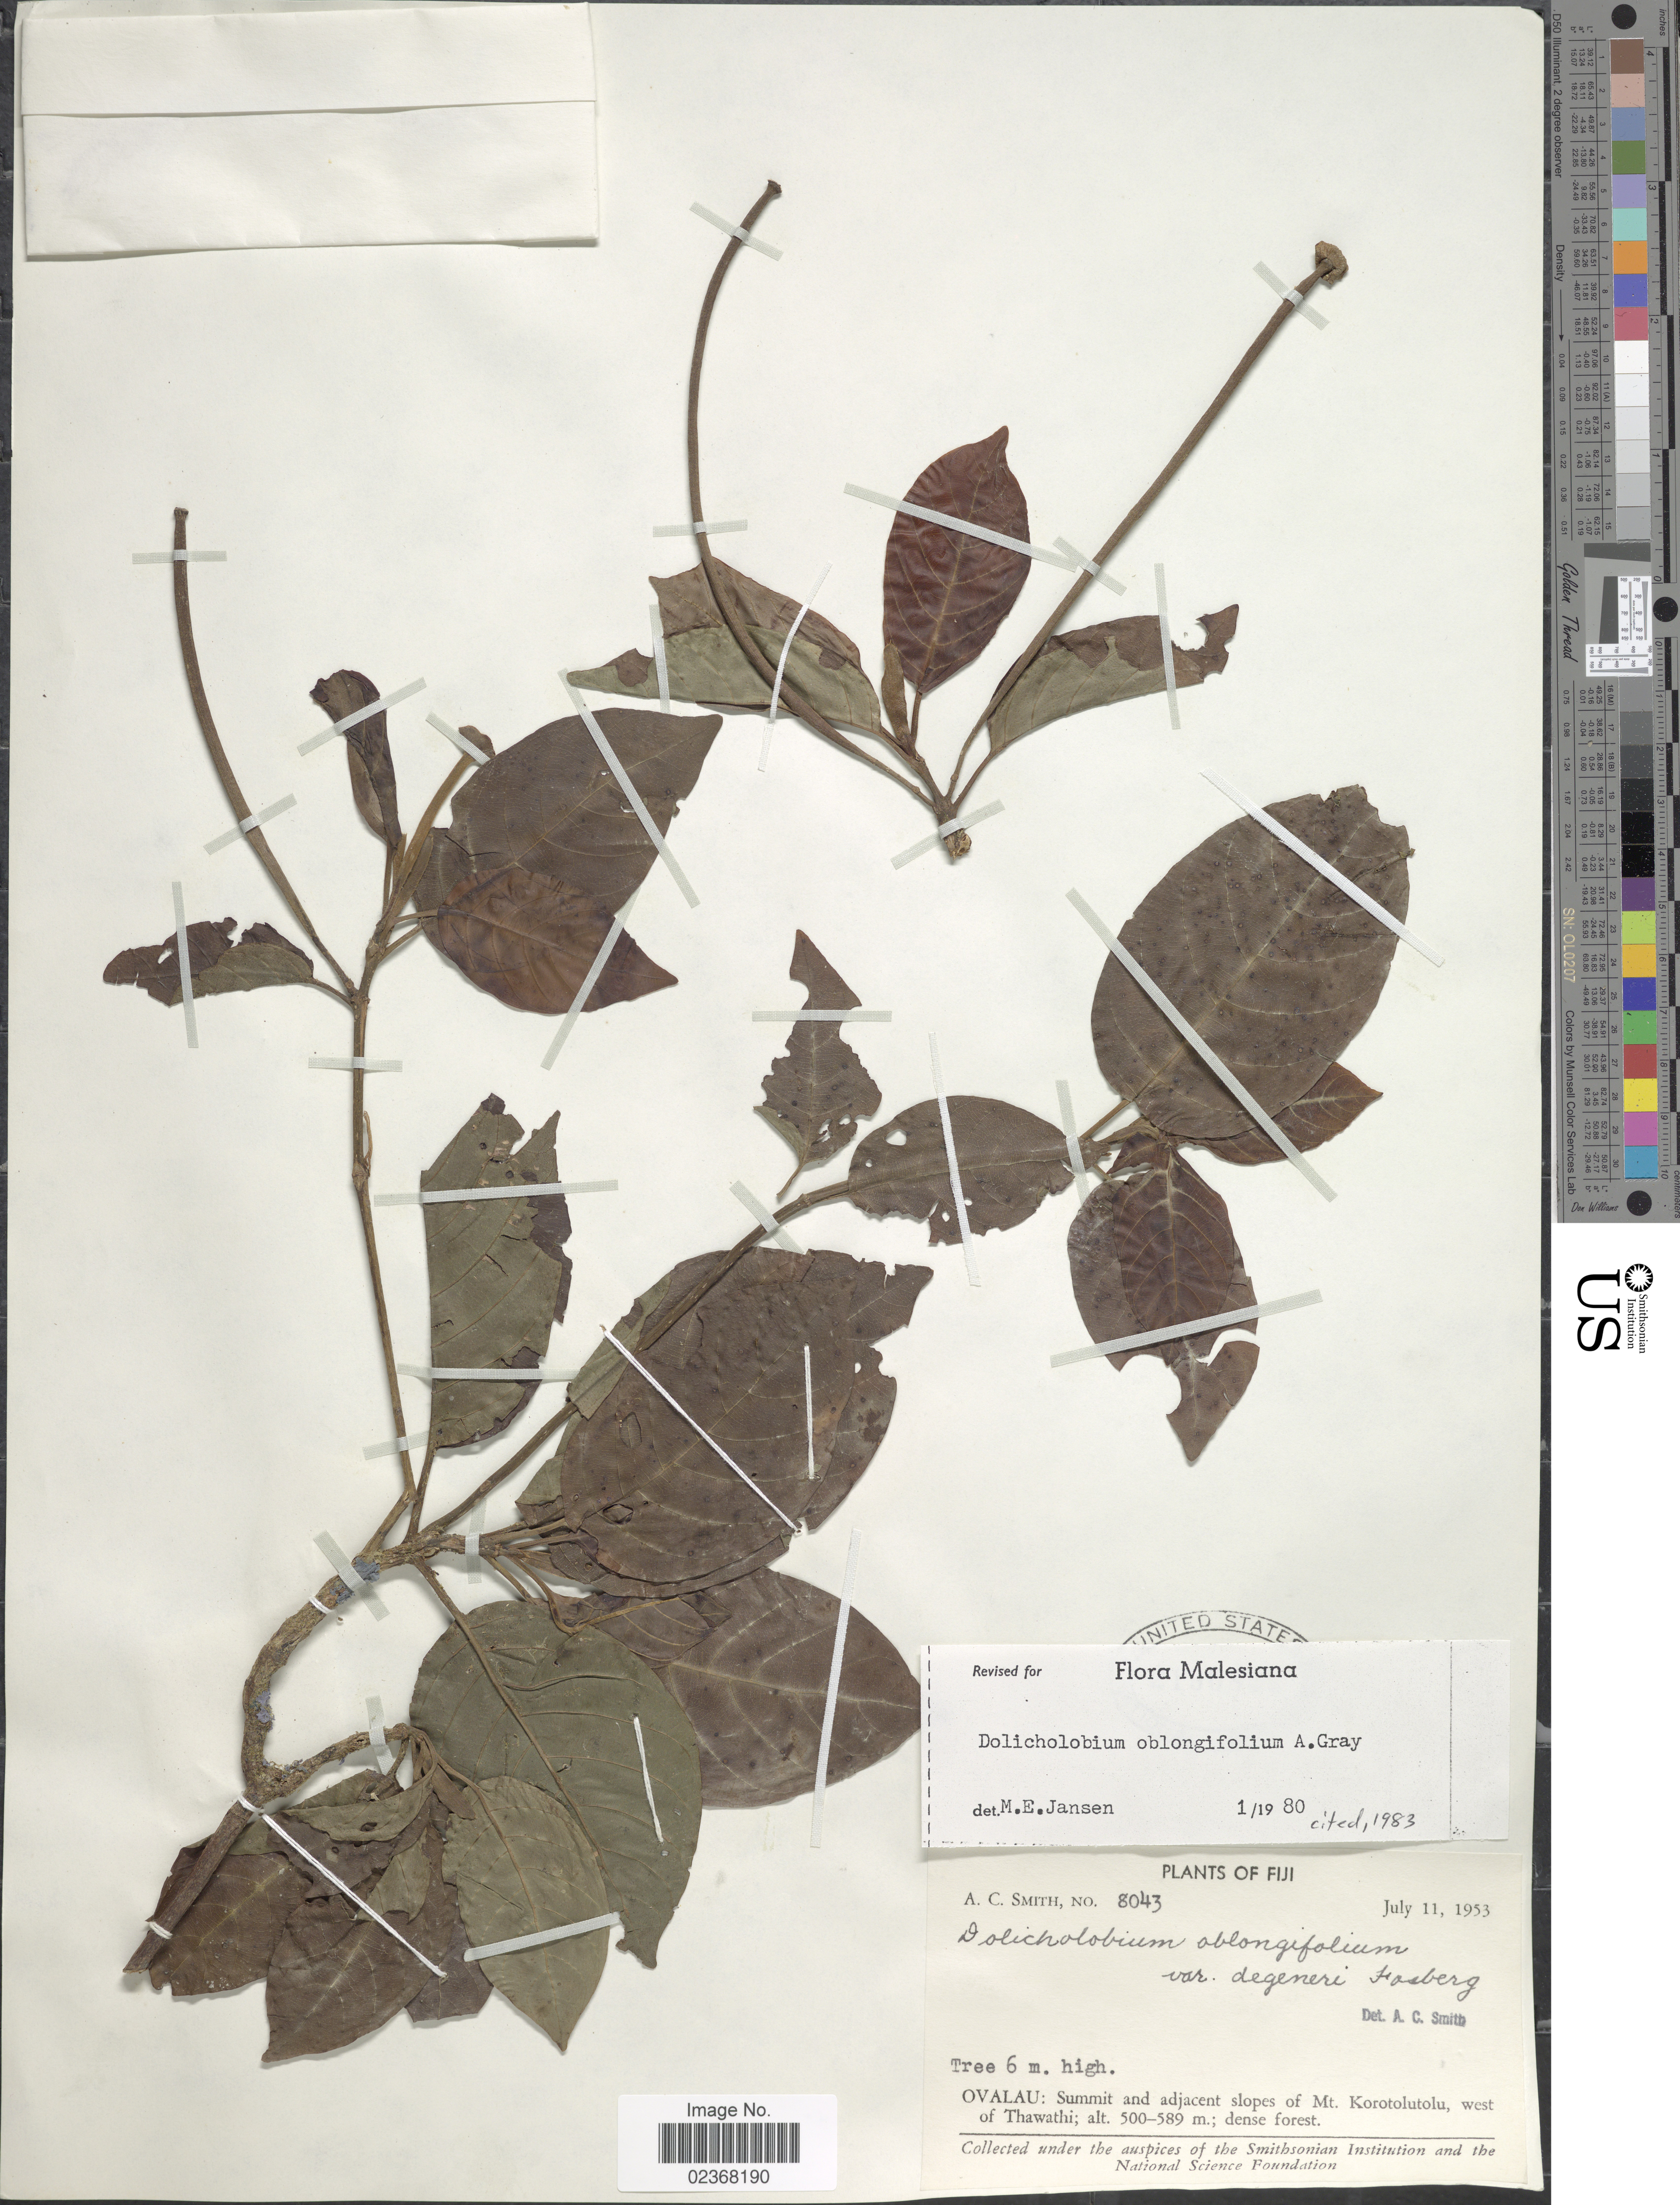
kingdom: Plantae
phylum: Tracheophyta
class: Magnoliopsida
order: Gentianales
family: Rubiaceae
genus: Dolicholobium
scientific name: Dolicholobium oblongifolium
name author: A. Gray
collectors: A. C. Smith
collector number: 8043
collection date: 1953-07-11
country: Fiji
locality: Ovalau: Summit and adjacent slopes of Mt. Korotolutolo, west of Thawathi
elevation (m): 500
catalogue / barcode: US 2190822